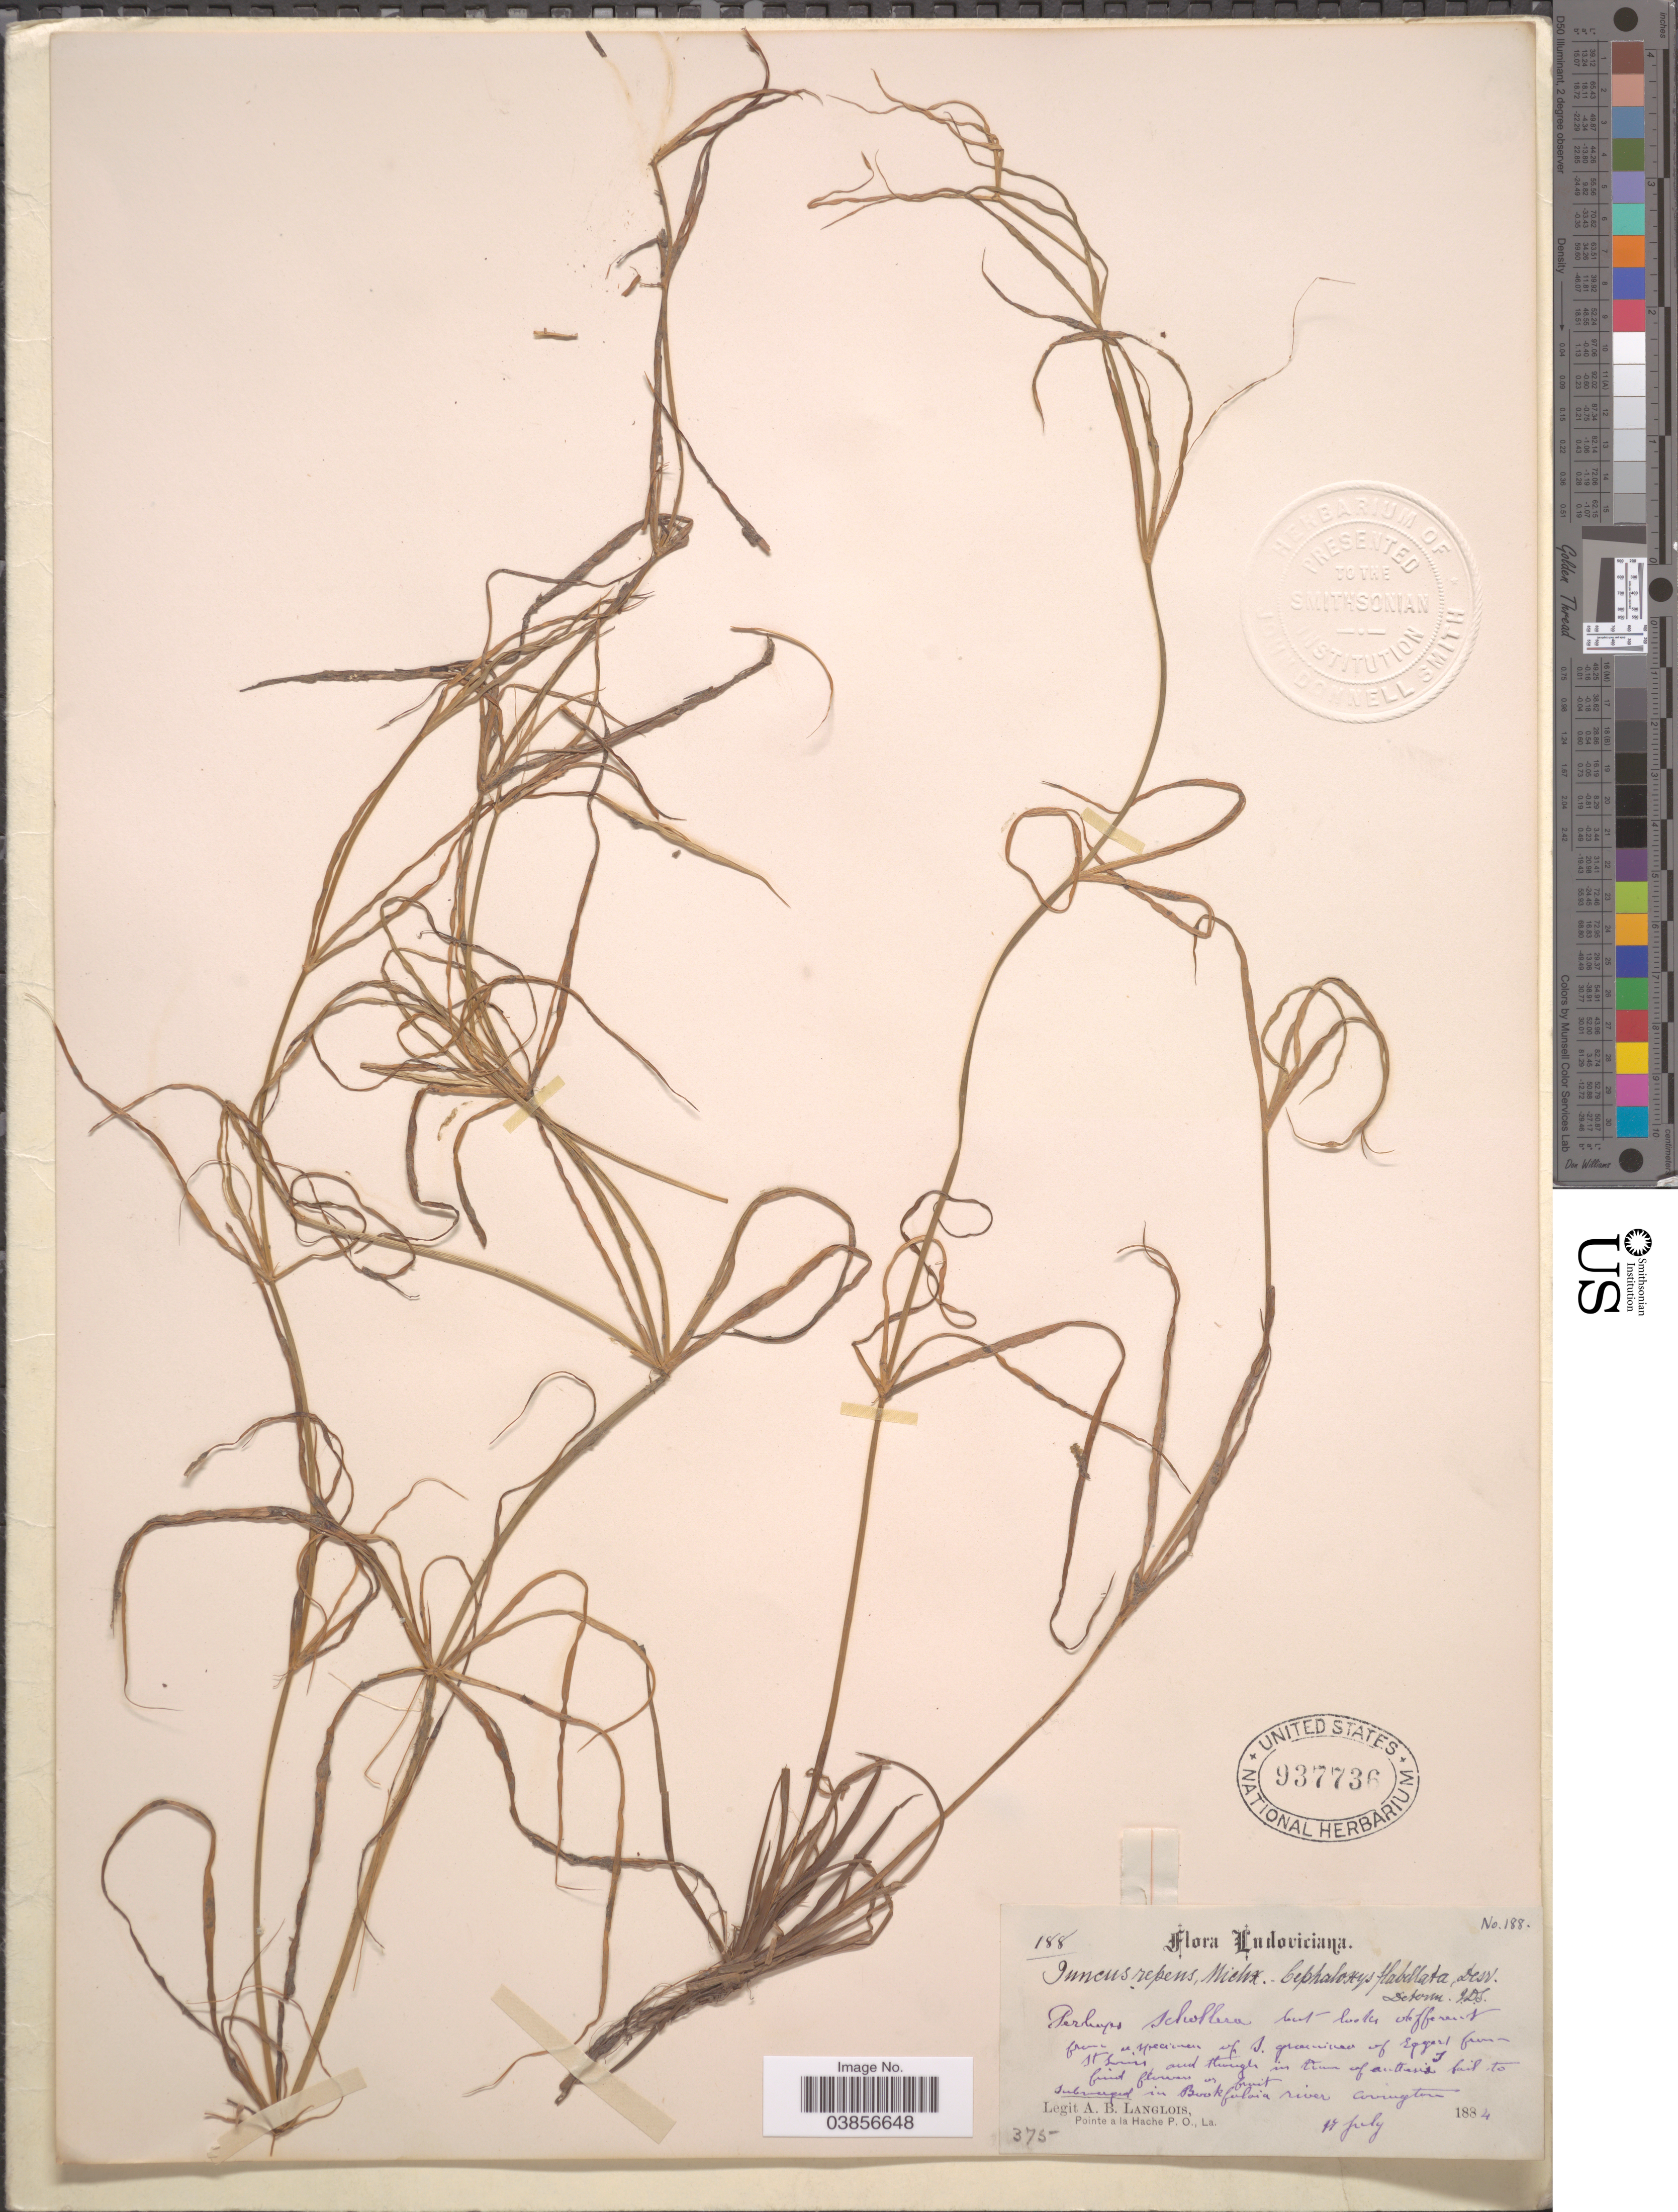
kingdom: Plantae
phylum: Tracheophyta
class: Liliopsida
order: Poales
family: Juncaceae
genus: Juncus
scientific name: Juncus repens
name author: Michx.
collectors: A. Langlois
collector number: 188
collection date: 1884-07-17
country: United States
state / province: Louisiana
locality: Ludoviciana. Submerged in Bookfoloia river Covington.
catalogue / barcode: US 937736